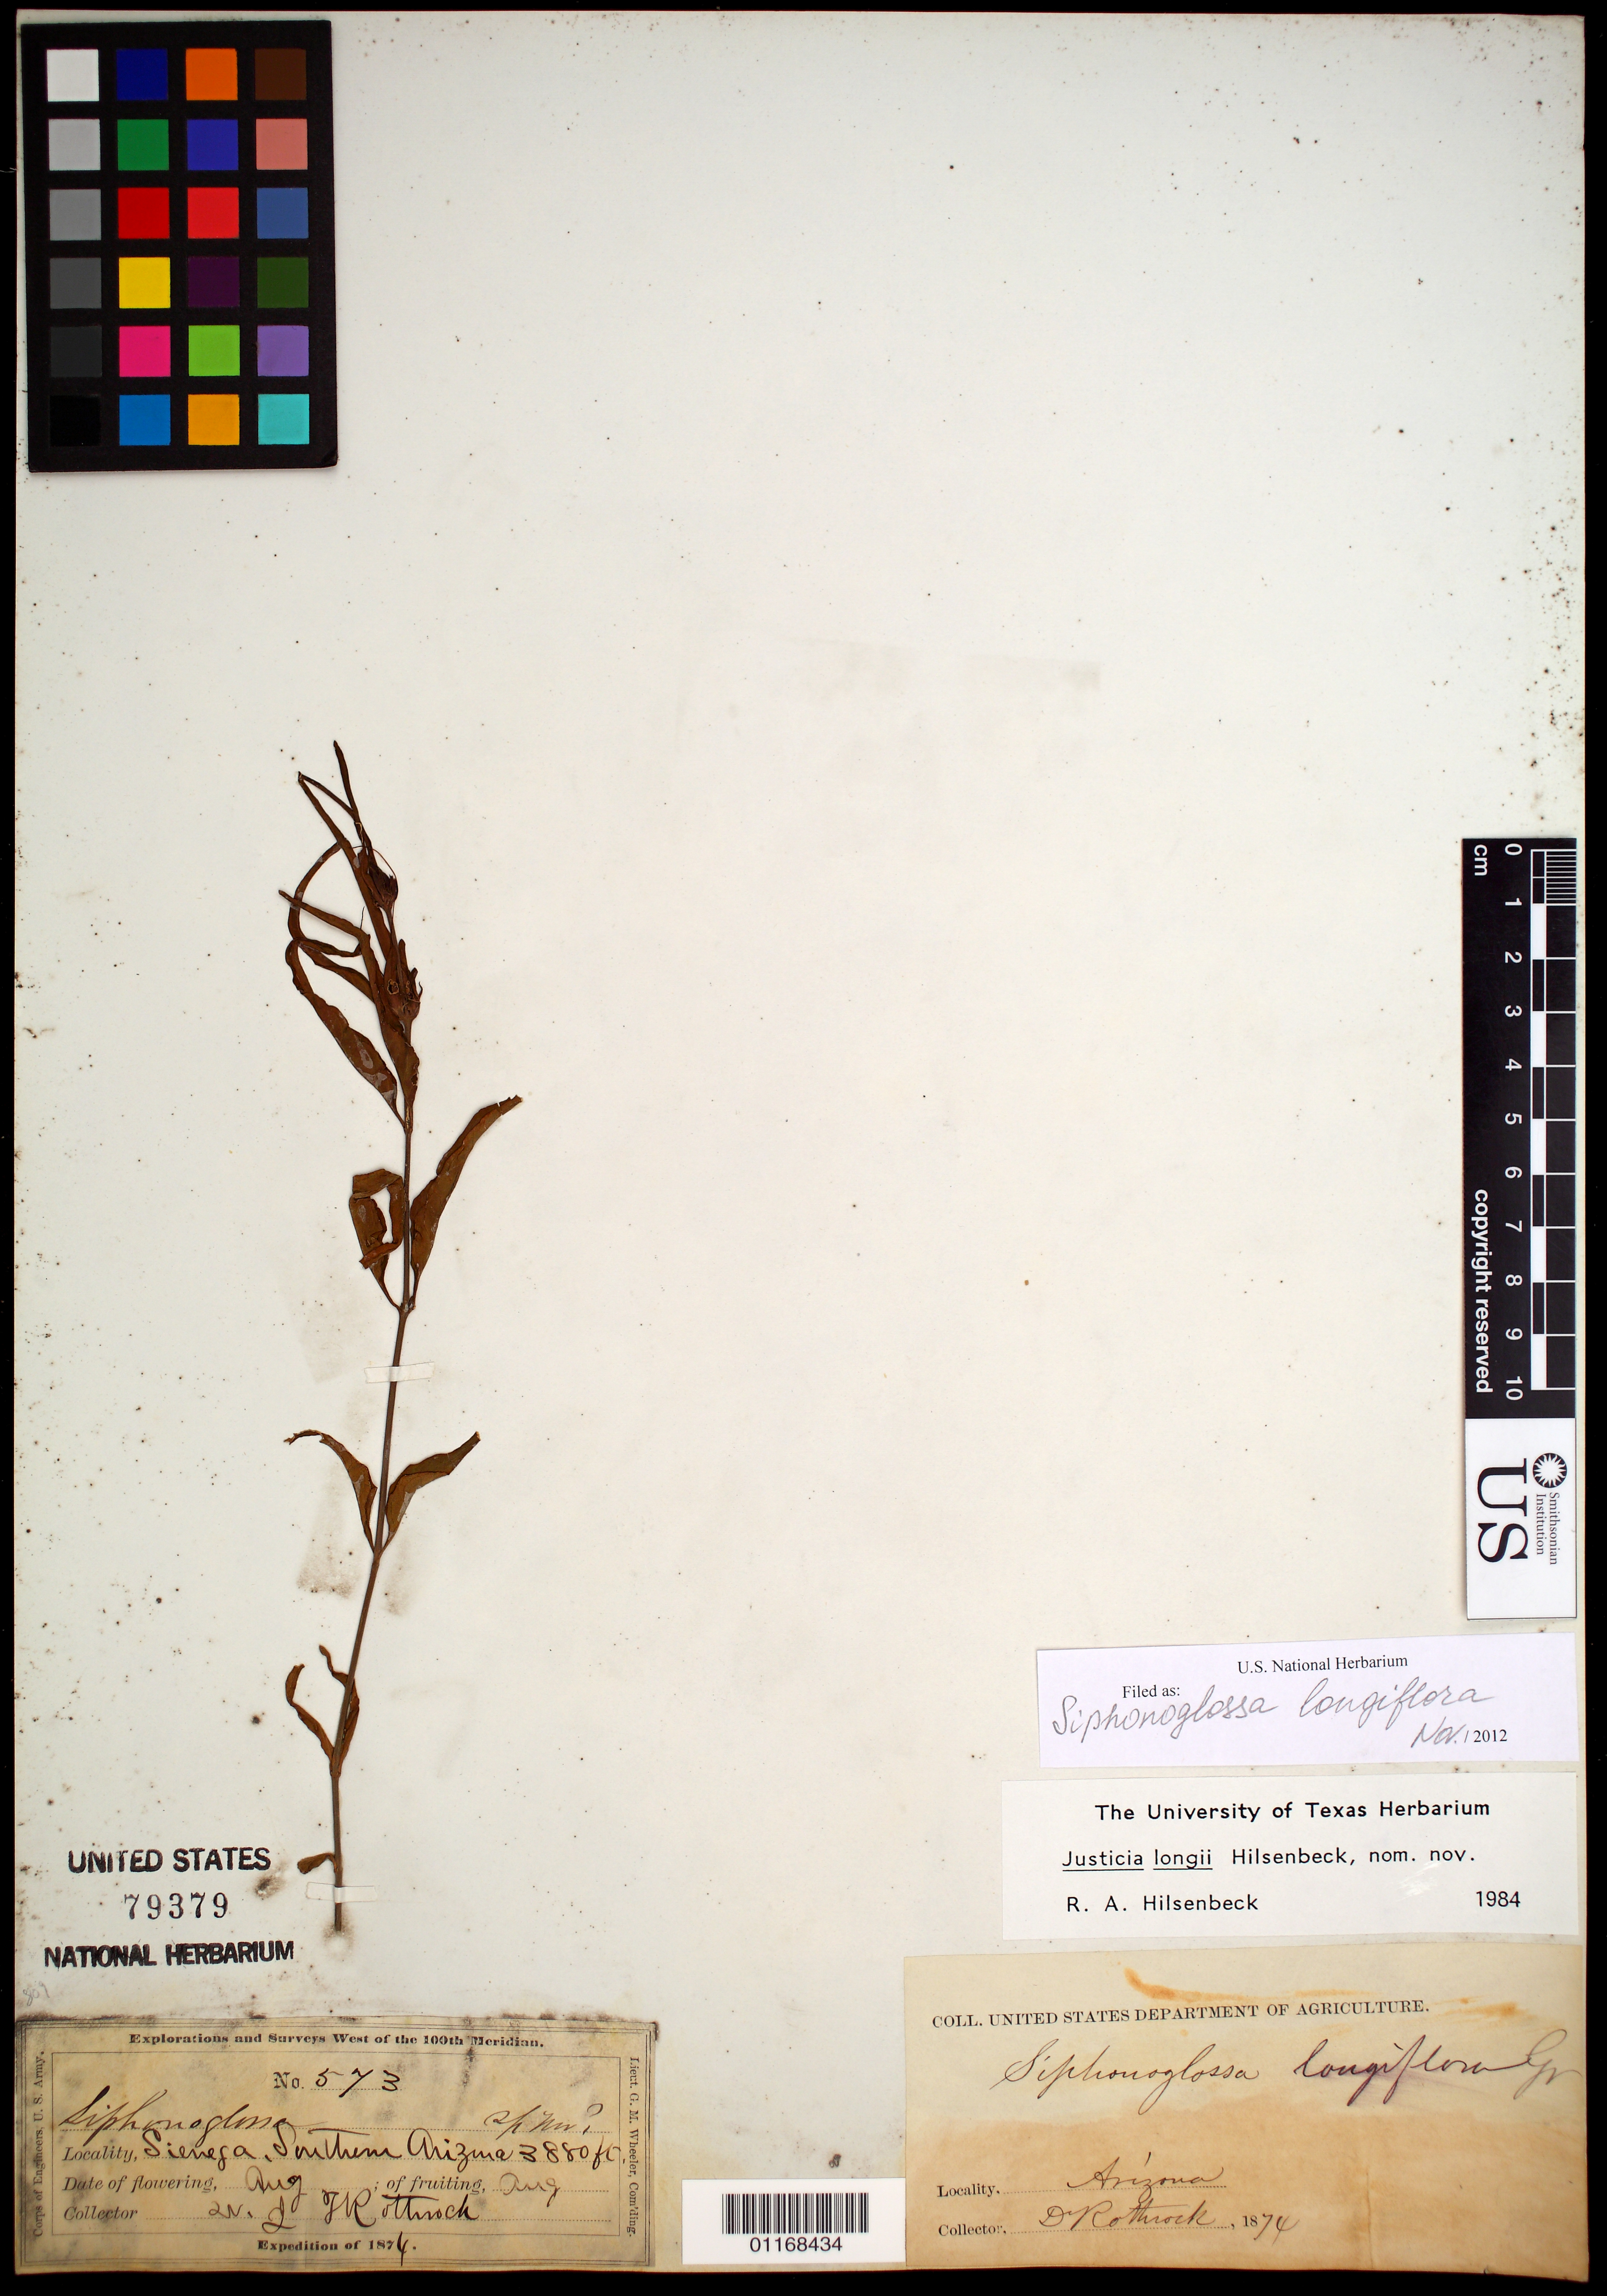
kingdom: Plantae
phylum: Tracheophyta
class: Magnoliopsida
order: Lamiales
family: Acanthaceae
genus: Justicia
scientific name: Justicia longii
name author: Hilsenb.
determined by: Fisher, Amanda, (LOB), California State University, Long Beach (UNITED STATES)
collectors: J. T. Rothrock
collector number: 573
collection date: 1874-08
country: United States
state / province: Arizona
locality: Cienega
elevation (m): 1183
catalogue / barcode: US 79379